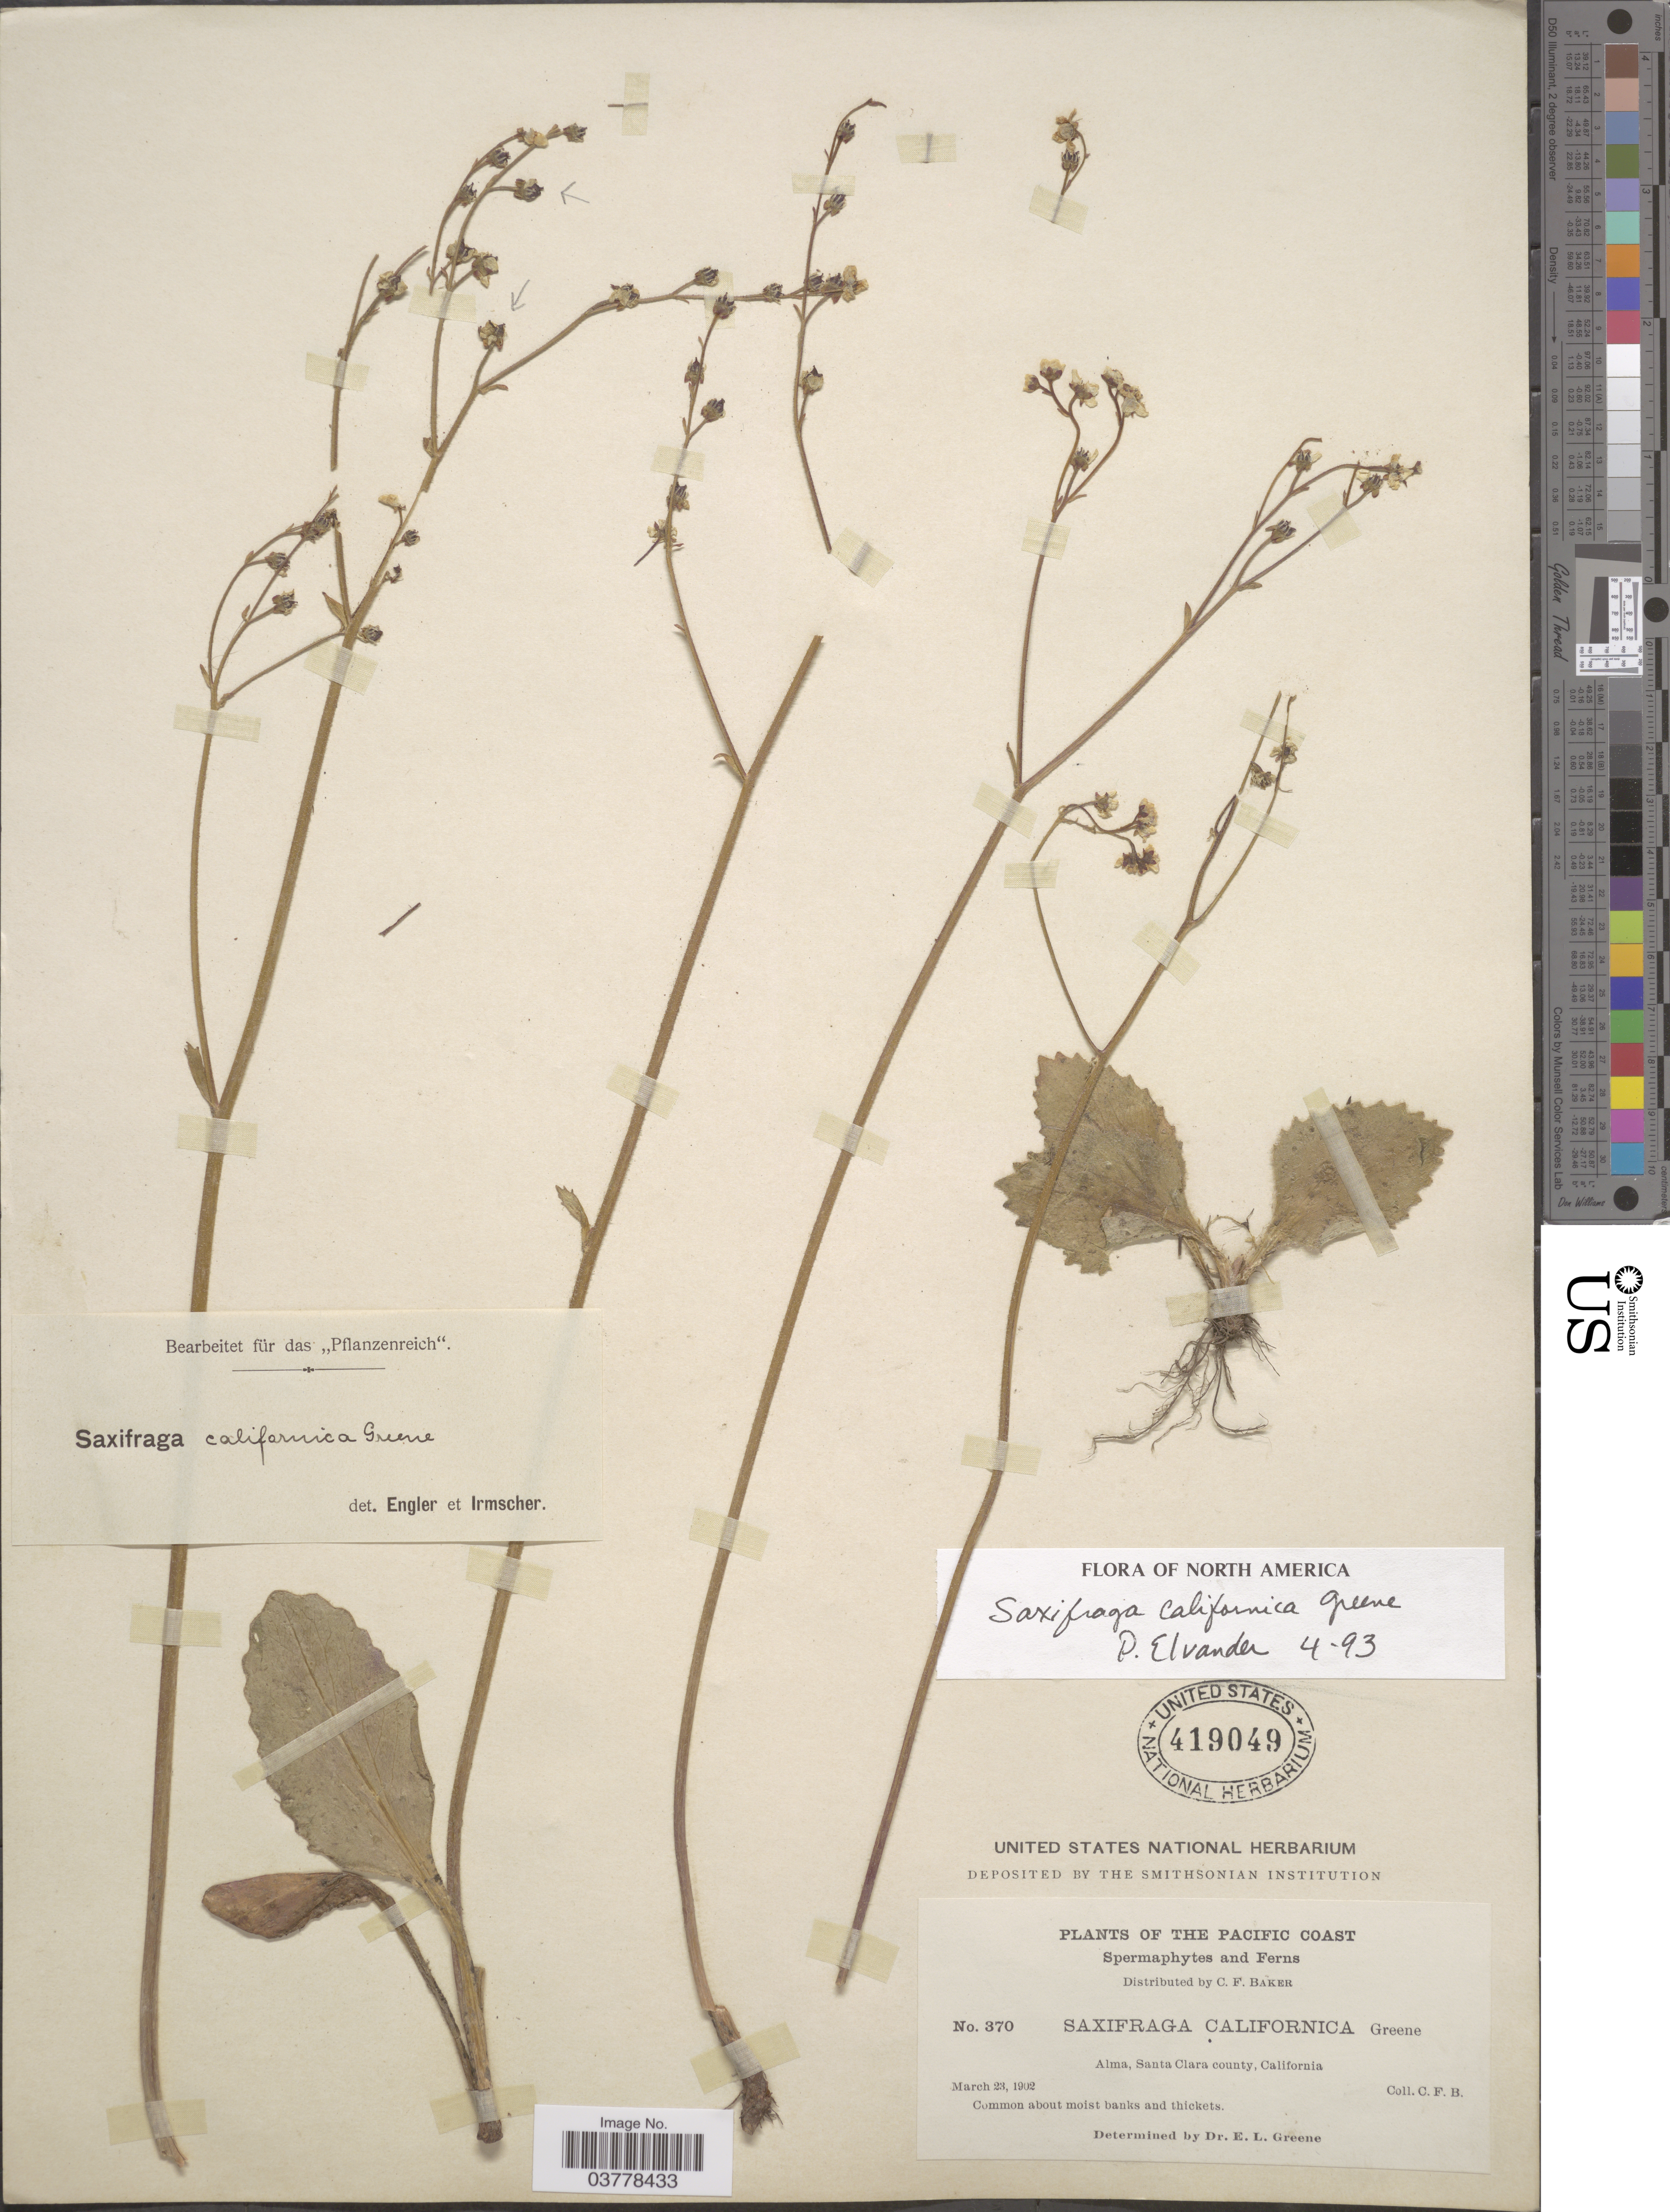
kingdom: Plantae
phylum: Tracheophyta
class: Magnoliopsida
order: Saxifragales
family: Saxifragaceae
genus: Micranthes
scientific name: Micranthes californica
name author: (Greene) Small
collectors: C. F. Baker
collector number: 370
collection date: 1902-03-23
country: United States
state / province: California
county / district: Santa Clara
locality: The Pacific Coast. Alma, Santa Clara county.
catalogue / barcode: US 419049